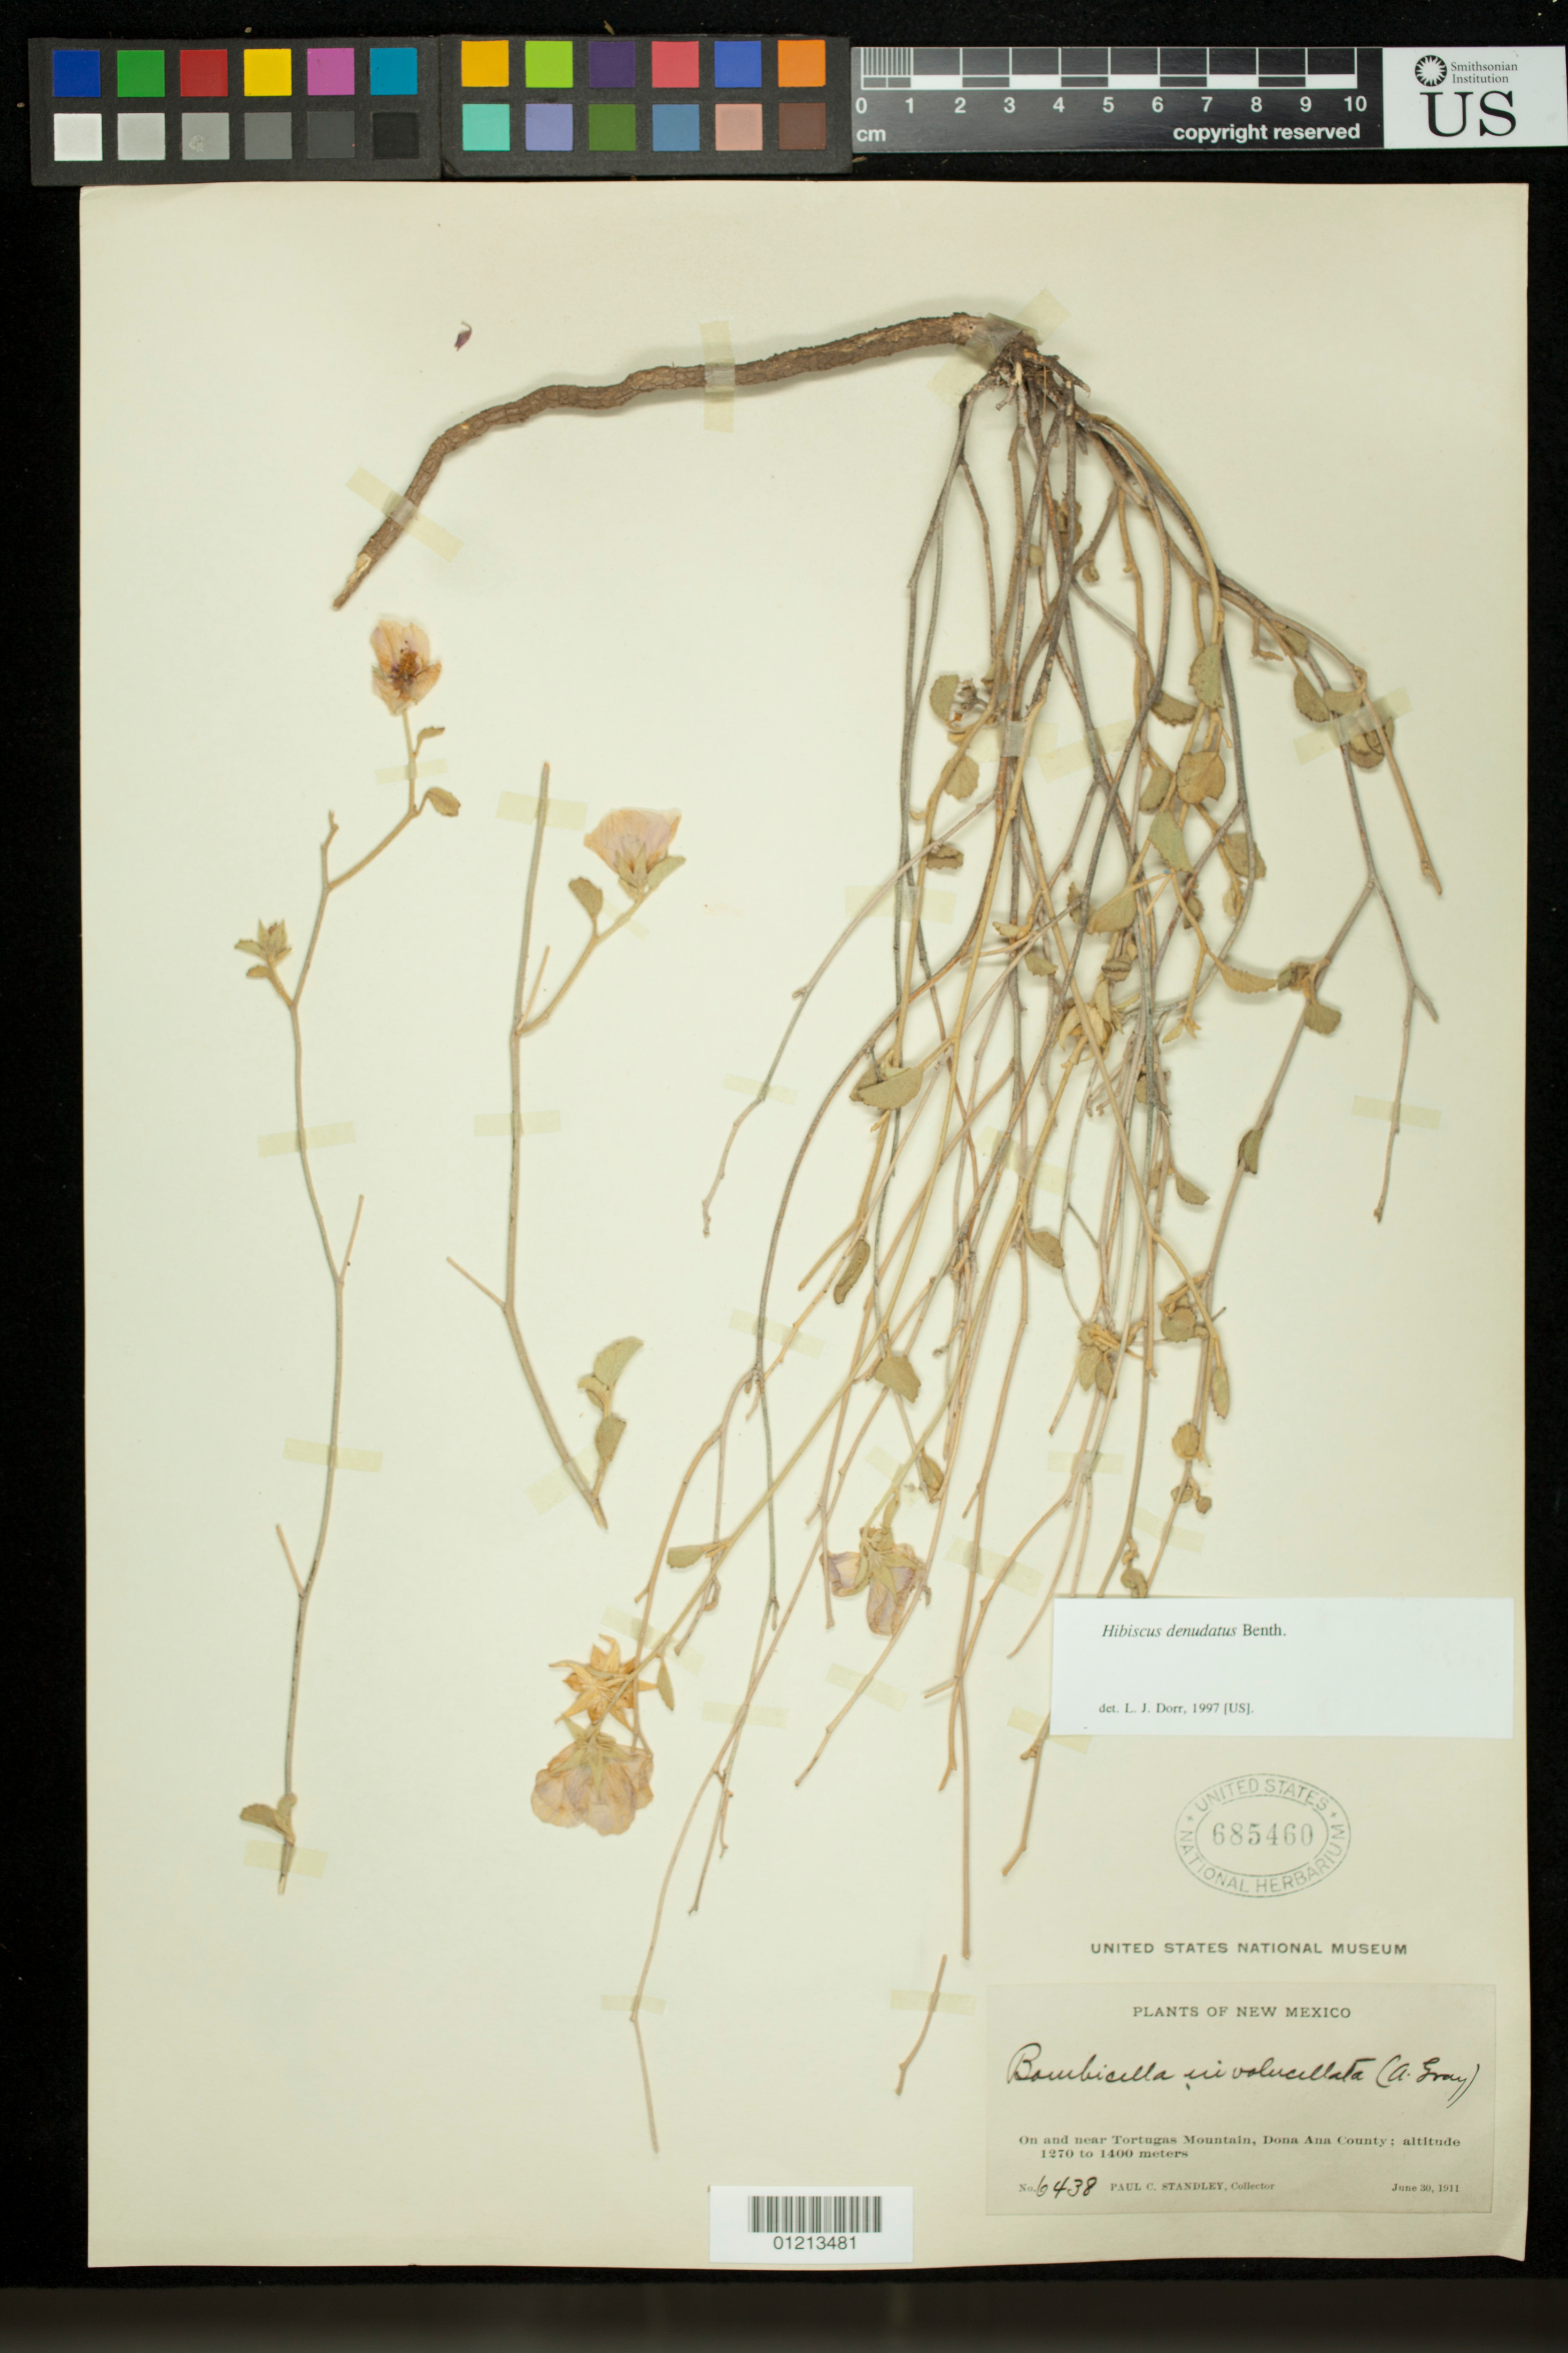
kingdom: Plantae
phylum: Tracheophyta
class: Magnoliopsida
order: Malvales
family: Malvaceae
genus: Hibiscus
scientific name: Hibiscus denudatus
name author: Benth.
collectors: P. C. Standley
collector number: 6438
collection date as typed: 30 Jun 1911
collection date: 1911-06-30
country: United States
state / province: New Mexico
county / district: Dona Ana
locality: On and near Tortugas Mountain, Dona Ana County.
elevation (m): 1270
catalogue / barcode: US 685460